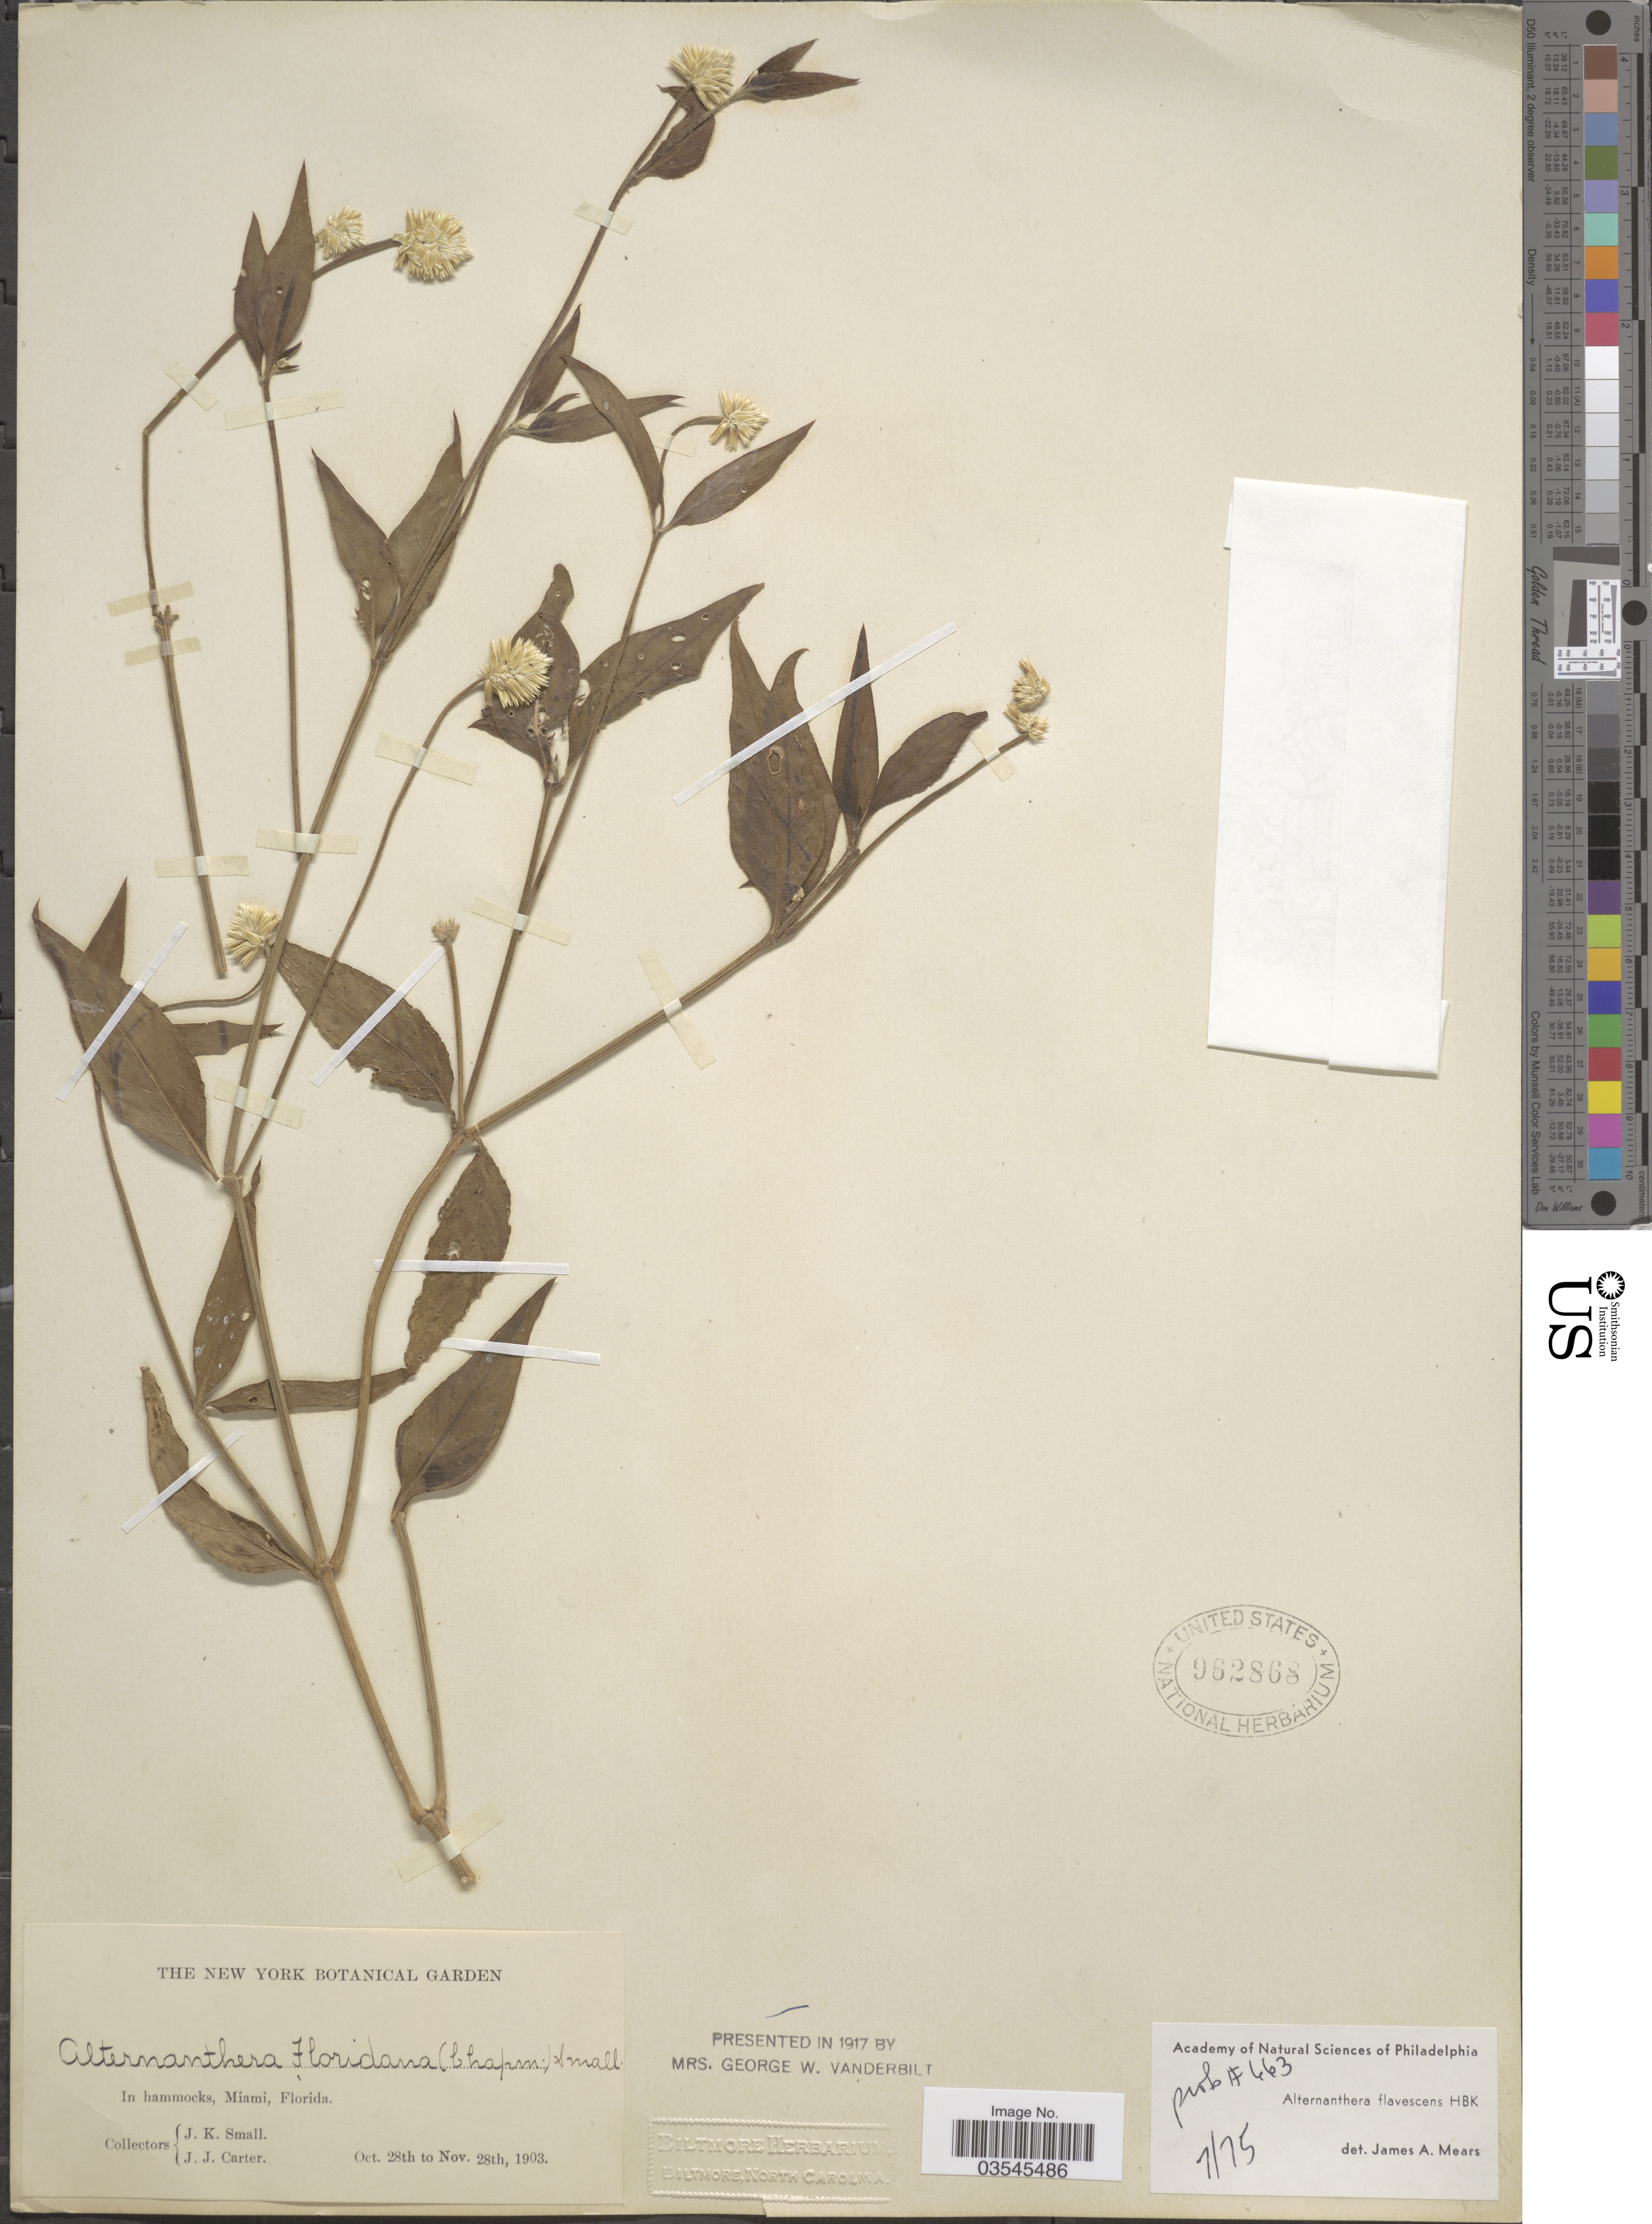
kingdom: Plantae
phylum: Tracheophyta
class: Magnoliopsida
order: Caryophyllales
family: Amaranthaceae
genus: Alternanthera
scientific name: Alternanthera flavescens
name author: Kunth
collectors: J. K. Small & J. Carter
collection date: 1903-10-28/1903-11-28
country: United States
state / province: Florida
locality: In hammocks, Miami.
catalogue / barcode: US 962868